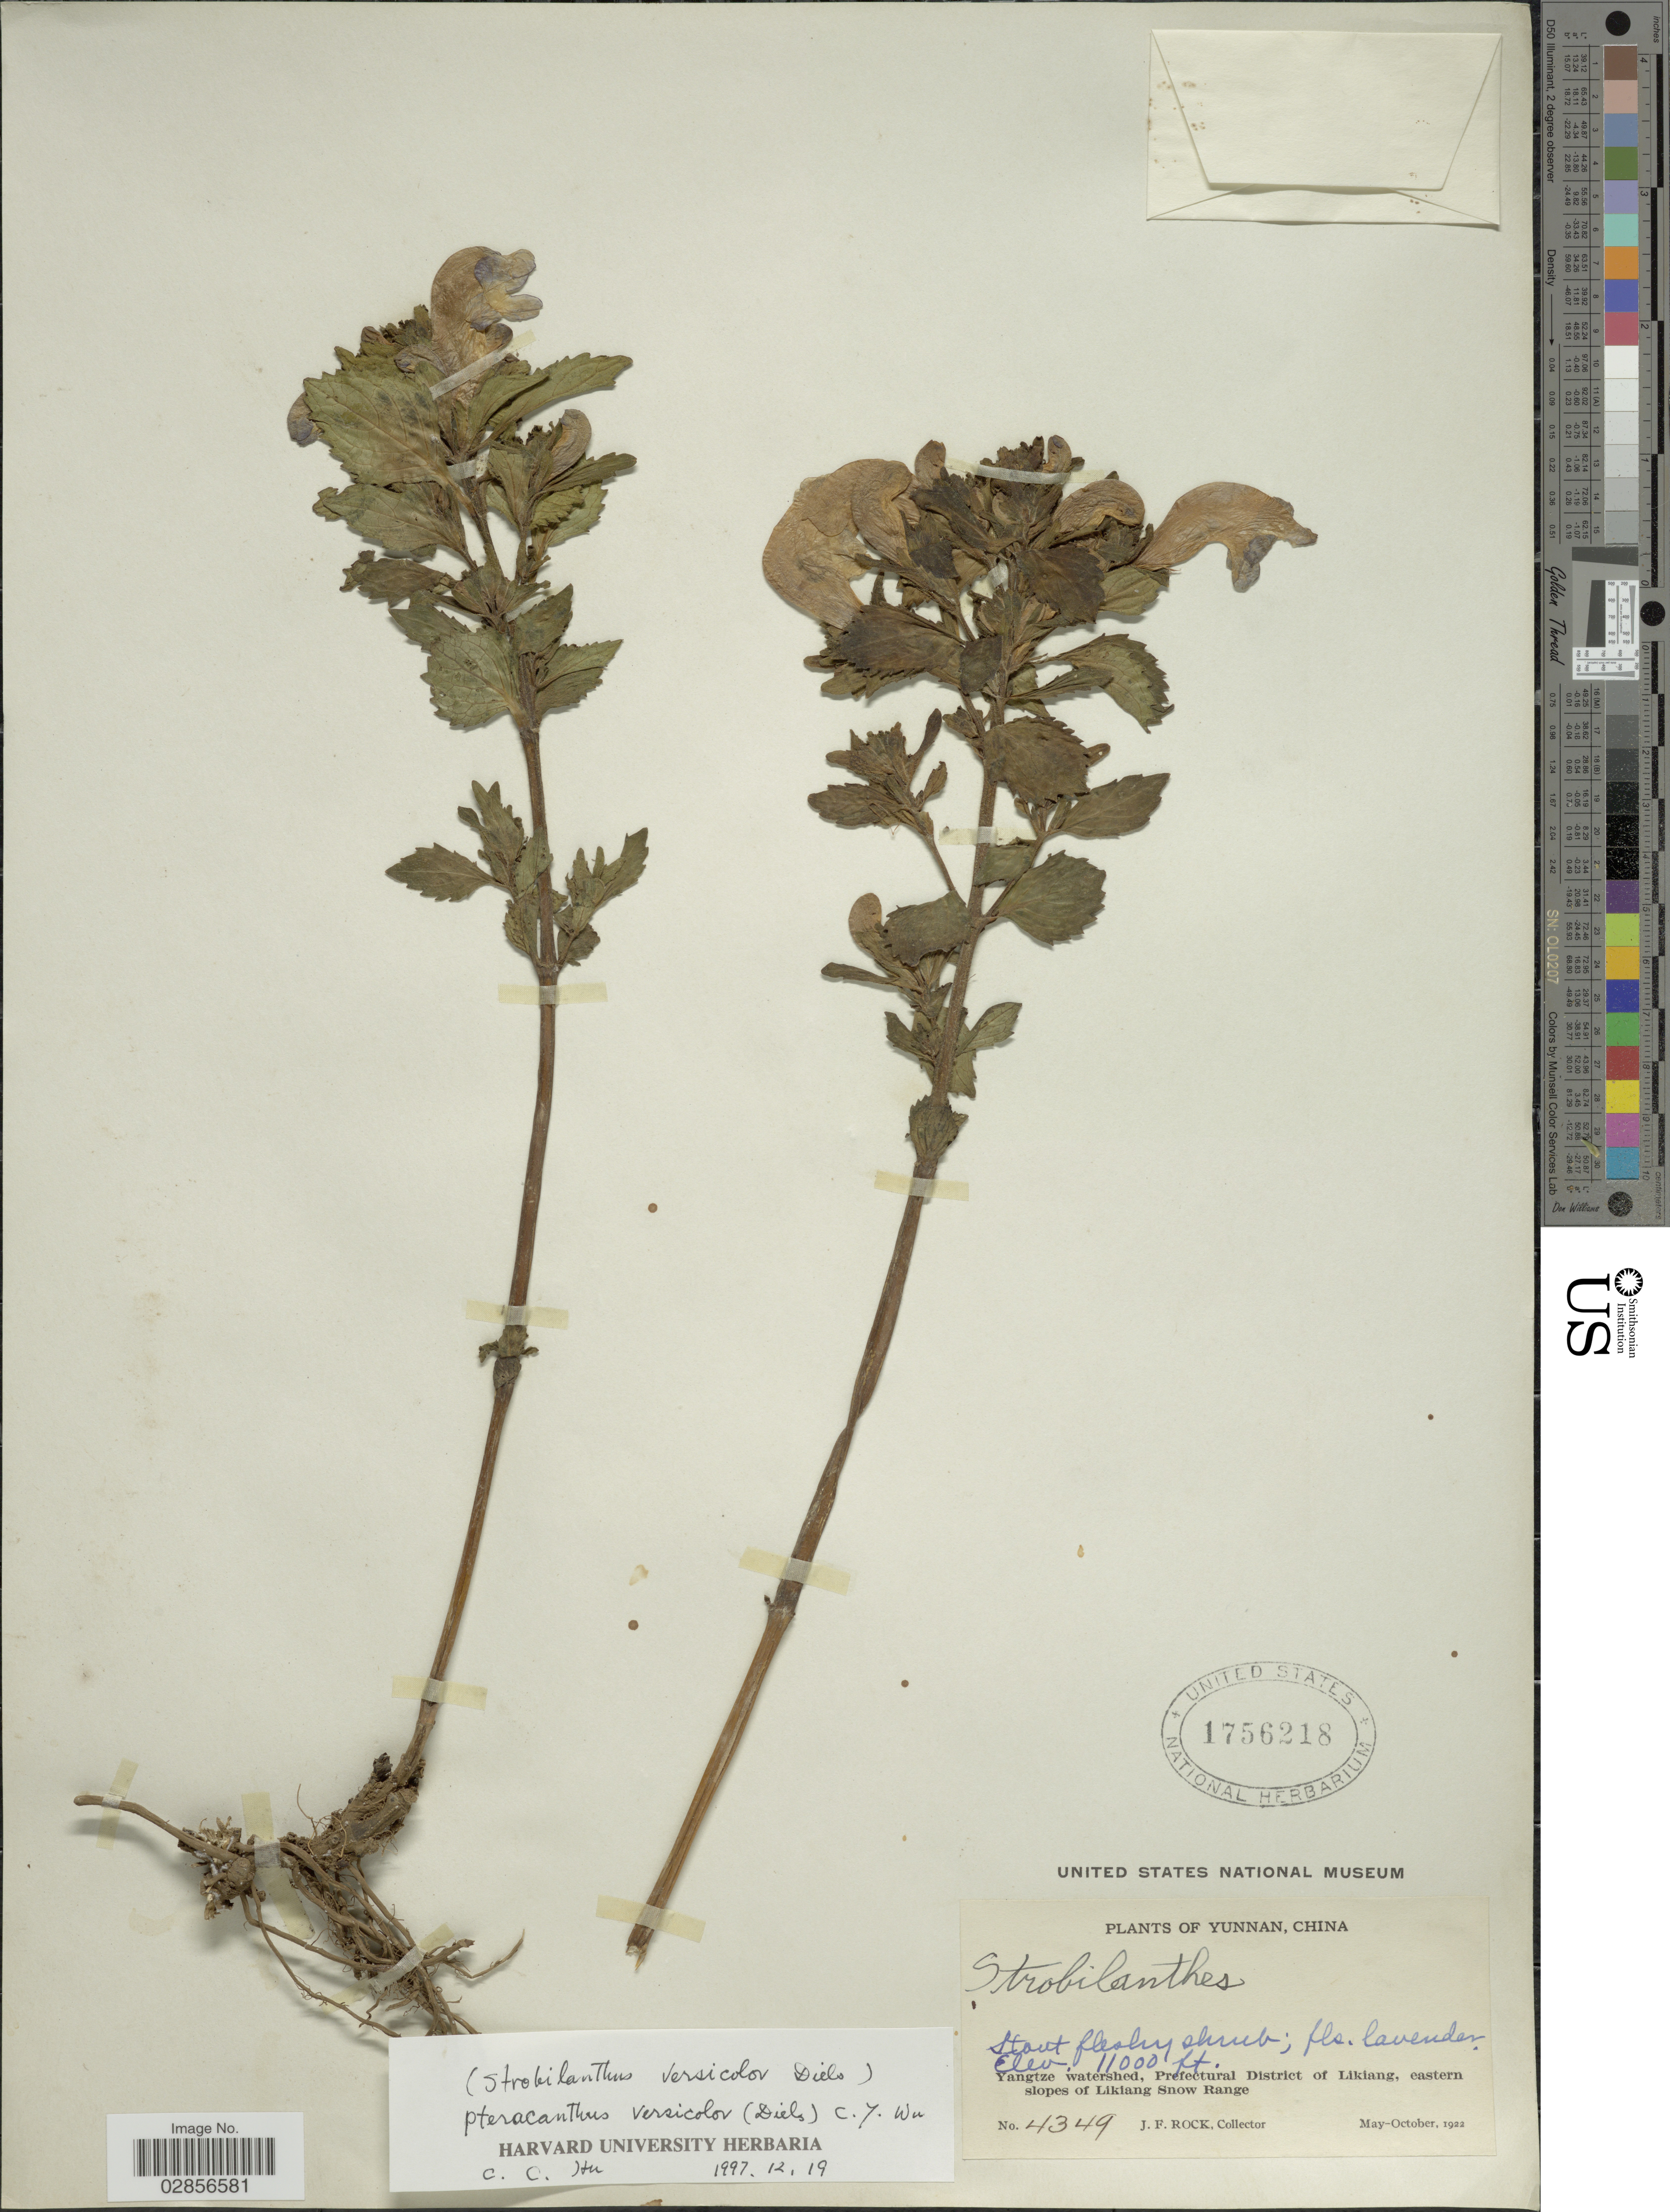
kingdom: Plantae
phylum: Tracheophyta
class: Magnoliopsida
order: Lamiales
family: Acanthaceae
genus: Strobilanthes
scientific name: Strobilanthes versicolor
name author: Diels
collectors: J. Rock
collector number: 4349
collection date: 1922-05/1922-10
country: China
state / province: Yunnan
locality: Yangtze watershed, Prefectural District of Likiang, eastern slopes of Likiang Snow Range.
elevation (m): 3353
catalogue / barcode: US 1756218